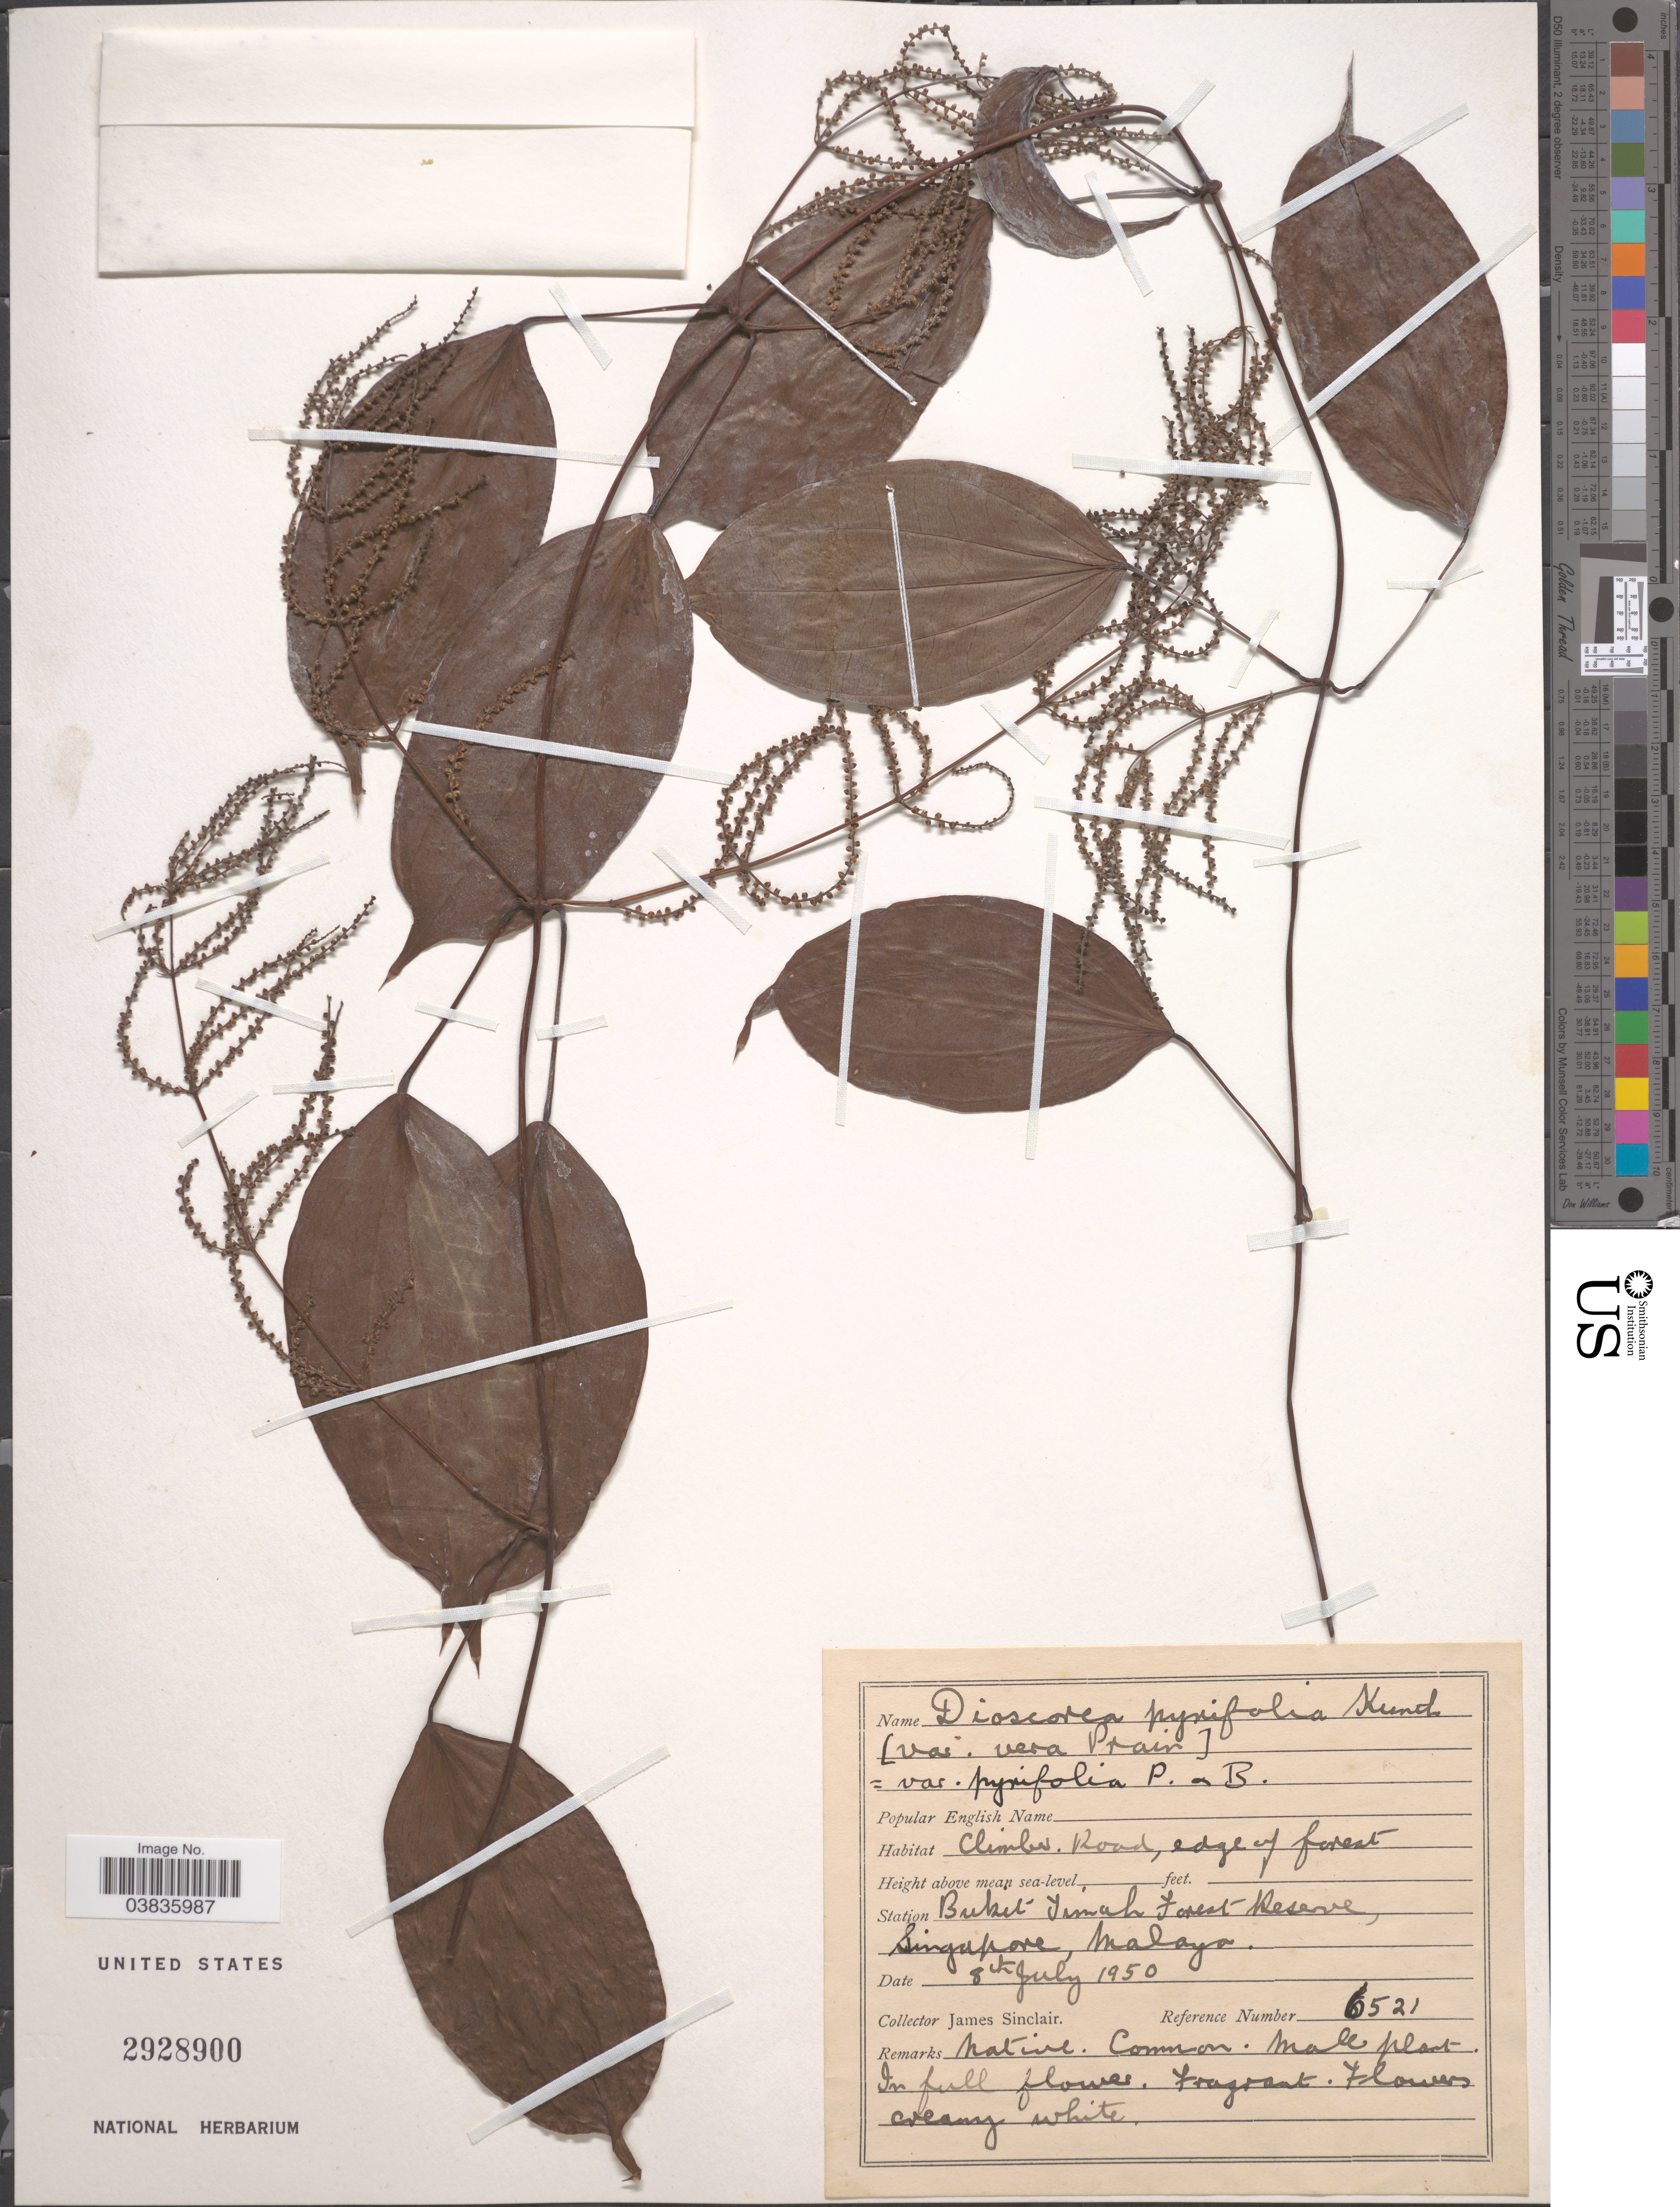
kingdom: Plantae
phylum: Tracheophyta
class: Liliopsida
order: Dioscoreales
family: Dioscoreaceae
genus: Dioscorea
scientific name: Dioscorea pyrifolia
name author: Kunth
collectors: J. Sinclair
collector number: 6521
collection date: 1950-07-08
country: Singapore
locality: Station Bukit Timah Forest Reserve, Singapore, Malaya.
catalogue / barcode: US 2928900